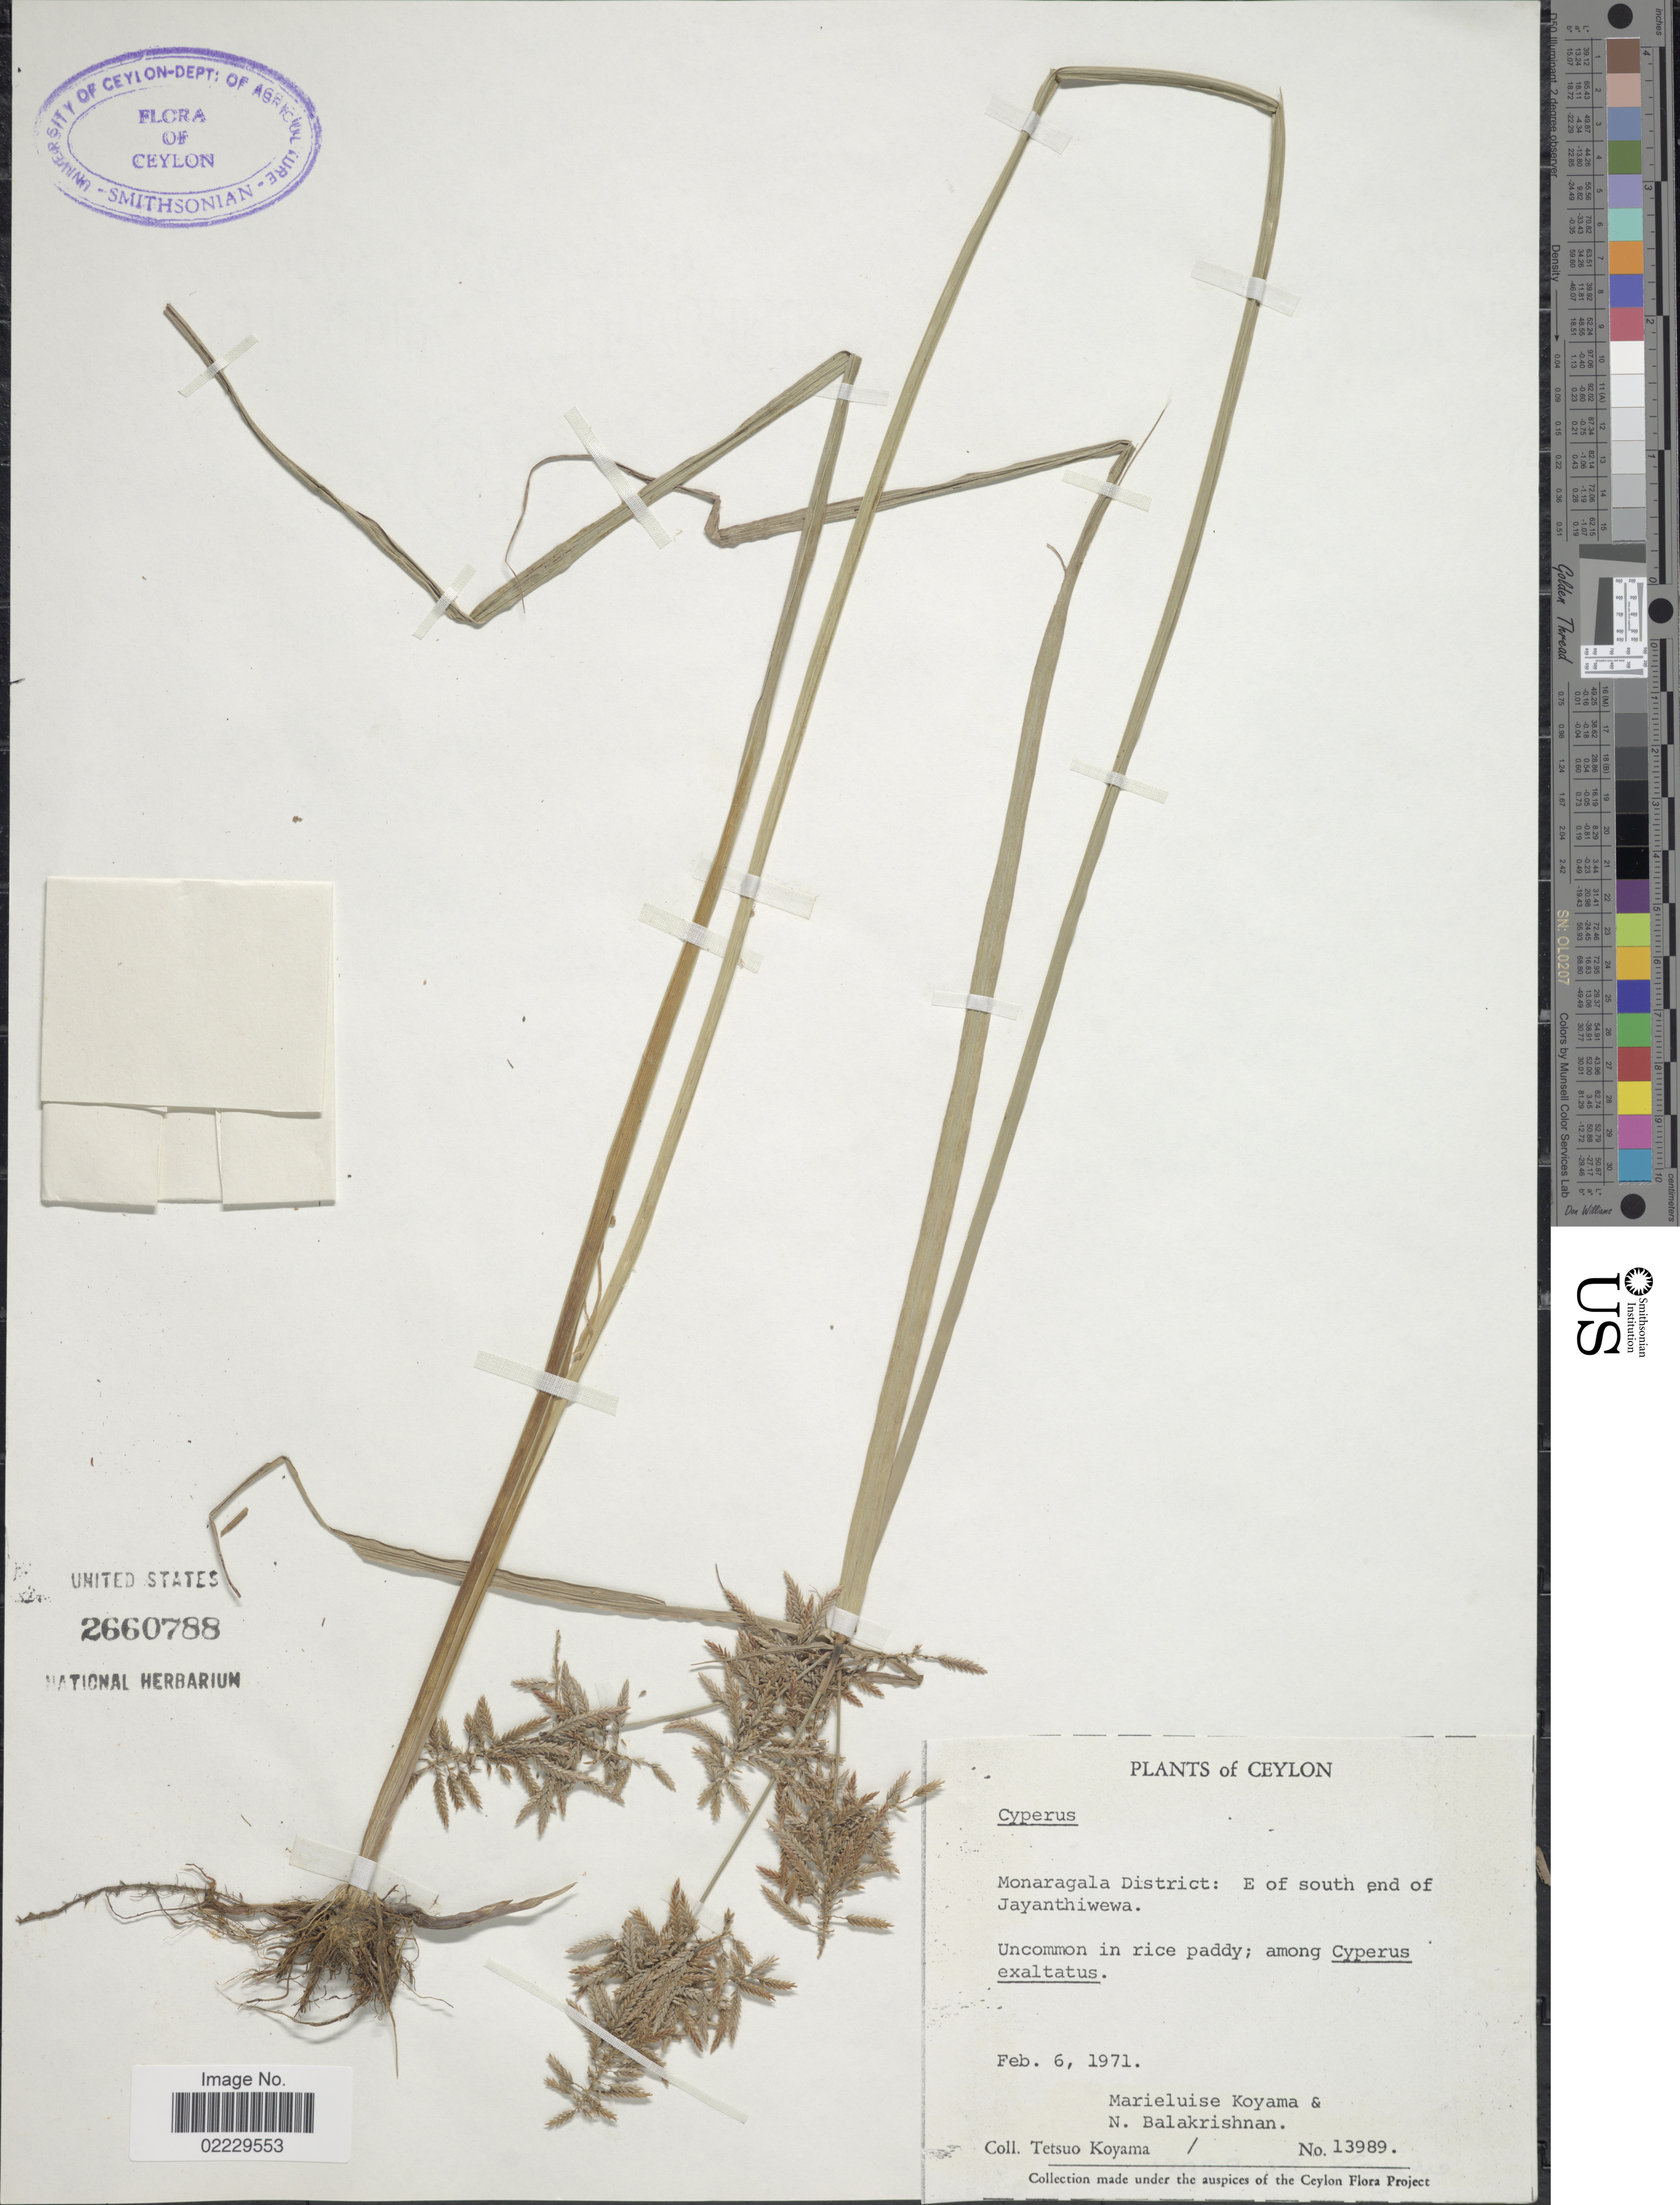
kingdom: Plantae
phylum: Tracheophyta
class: Liliopsida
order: Poales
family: Cyperaceae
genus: Cyperus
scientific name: Cyperus pilosus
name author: Vahl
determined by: Strong, Mark T., (BOT), Smithsonian Institution - National Museum of Natural History (UNITED STATES)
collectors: T. Koyama, M. Koyama & N. Balakrishnan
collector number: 13989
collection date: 1971-02-06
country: Sri Lanka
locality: Ceylon, Monaragala District: E of south end of Jayanthiwewa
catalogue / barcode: US 2660788